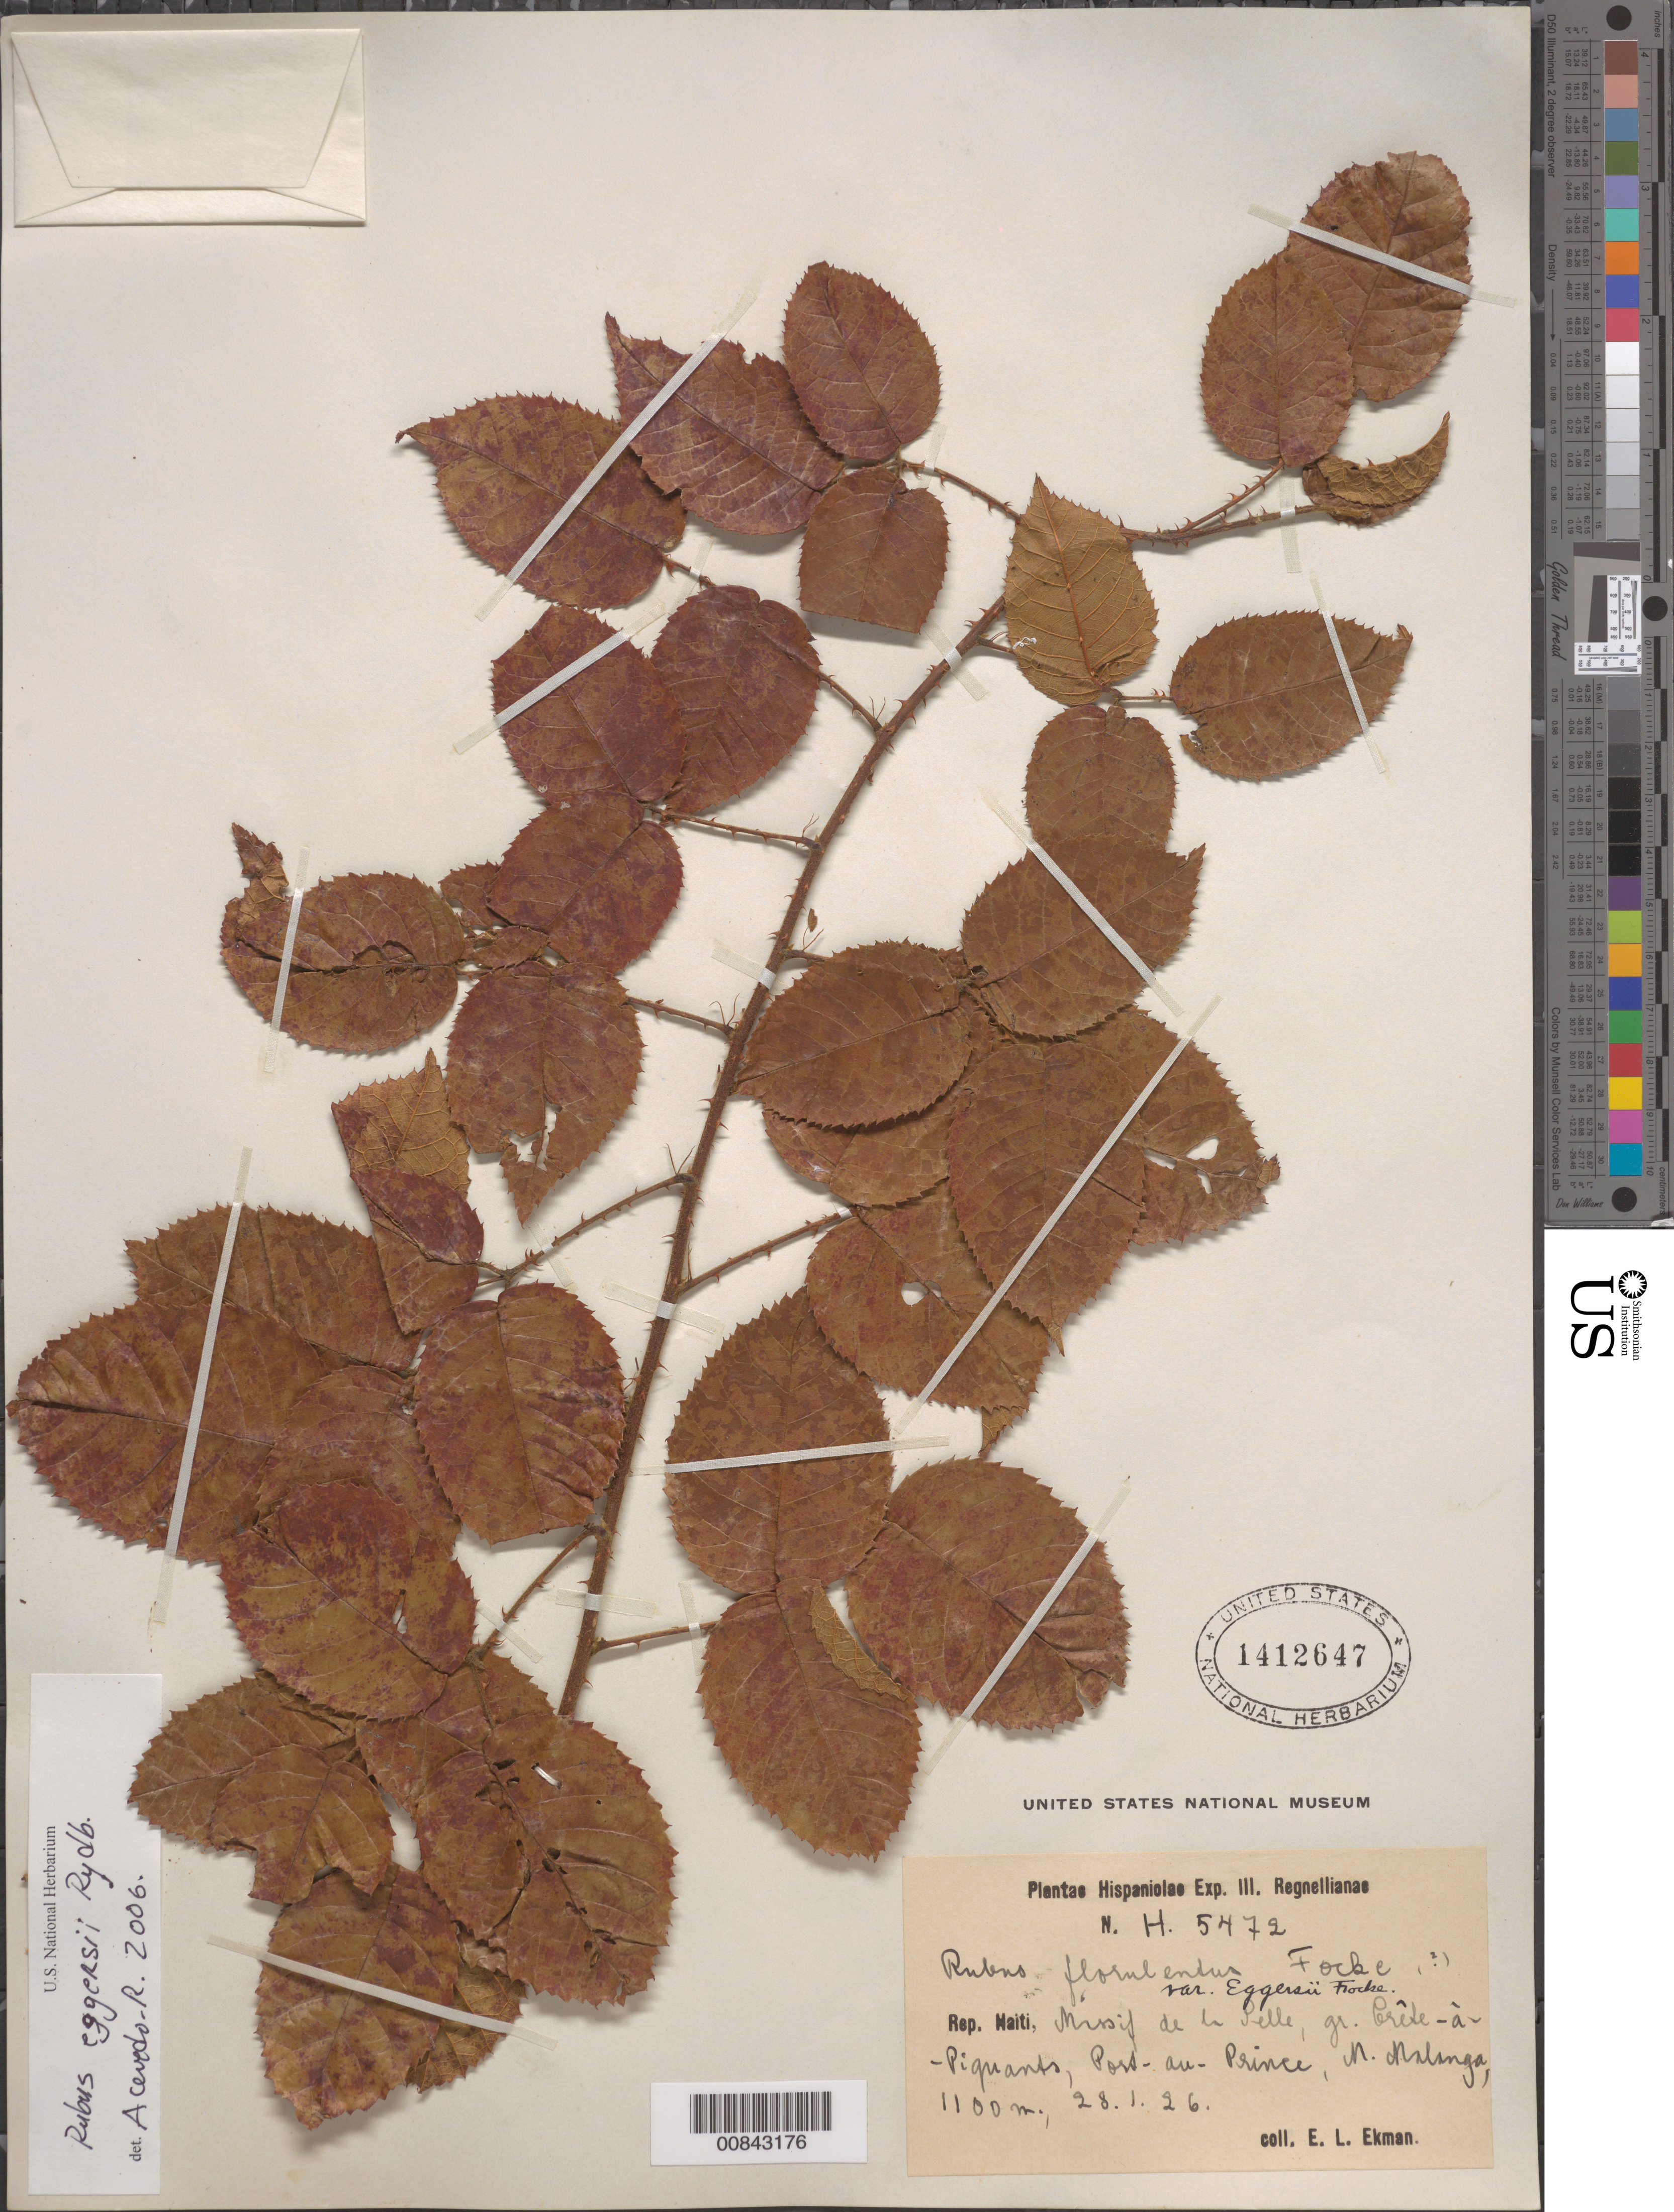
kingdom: Plantae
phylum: Tracheophyta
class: Magnoliopsida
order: Rosales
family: Rosaceae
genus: Rubus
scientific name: Rubus eggersii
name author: Rydb.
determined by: Acevedo-Rodríguez, P., (BOT), Smithsonian Institution - National Museum of Natural History (UNITED STATES)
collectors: E. L. Ekman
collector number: H 5472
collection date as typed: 28 Jan 1926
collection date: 1926-01-28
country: Haiti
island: Hispaniola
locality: Massif de la Selle, gr. _rête-à-Piquants, Port-au-Prince, M. Malanga.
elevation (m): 1100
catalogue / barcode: US 1412647